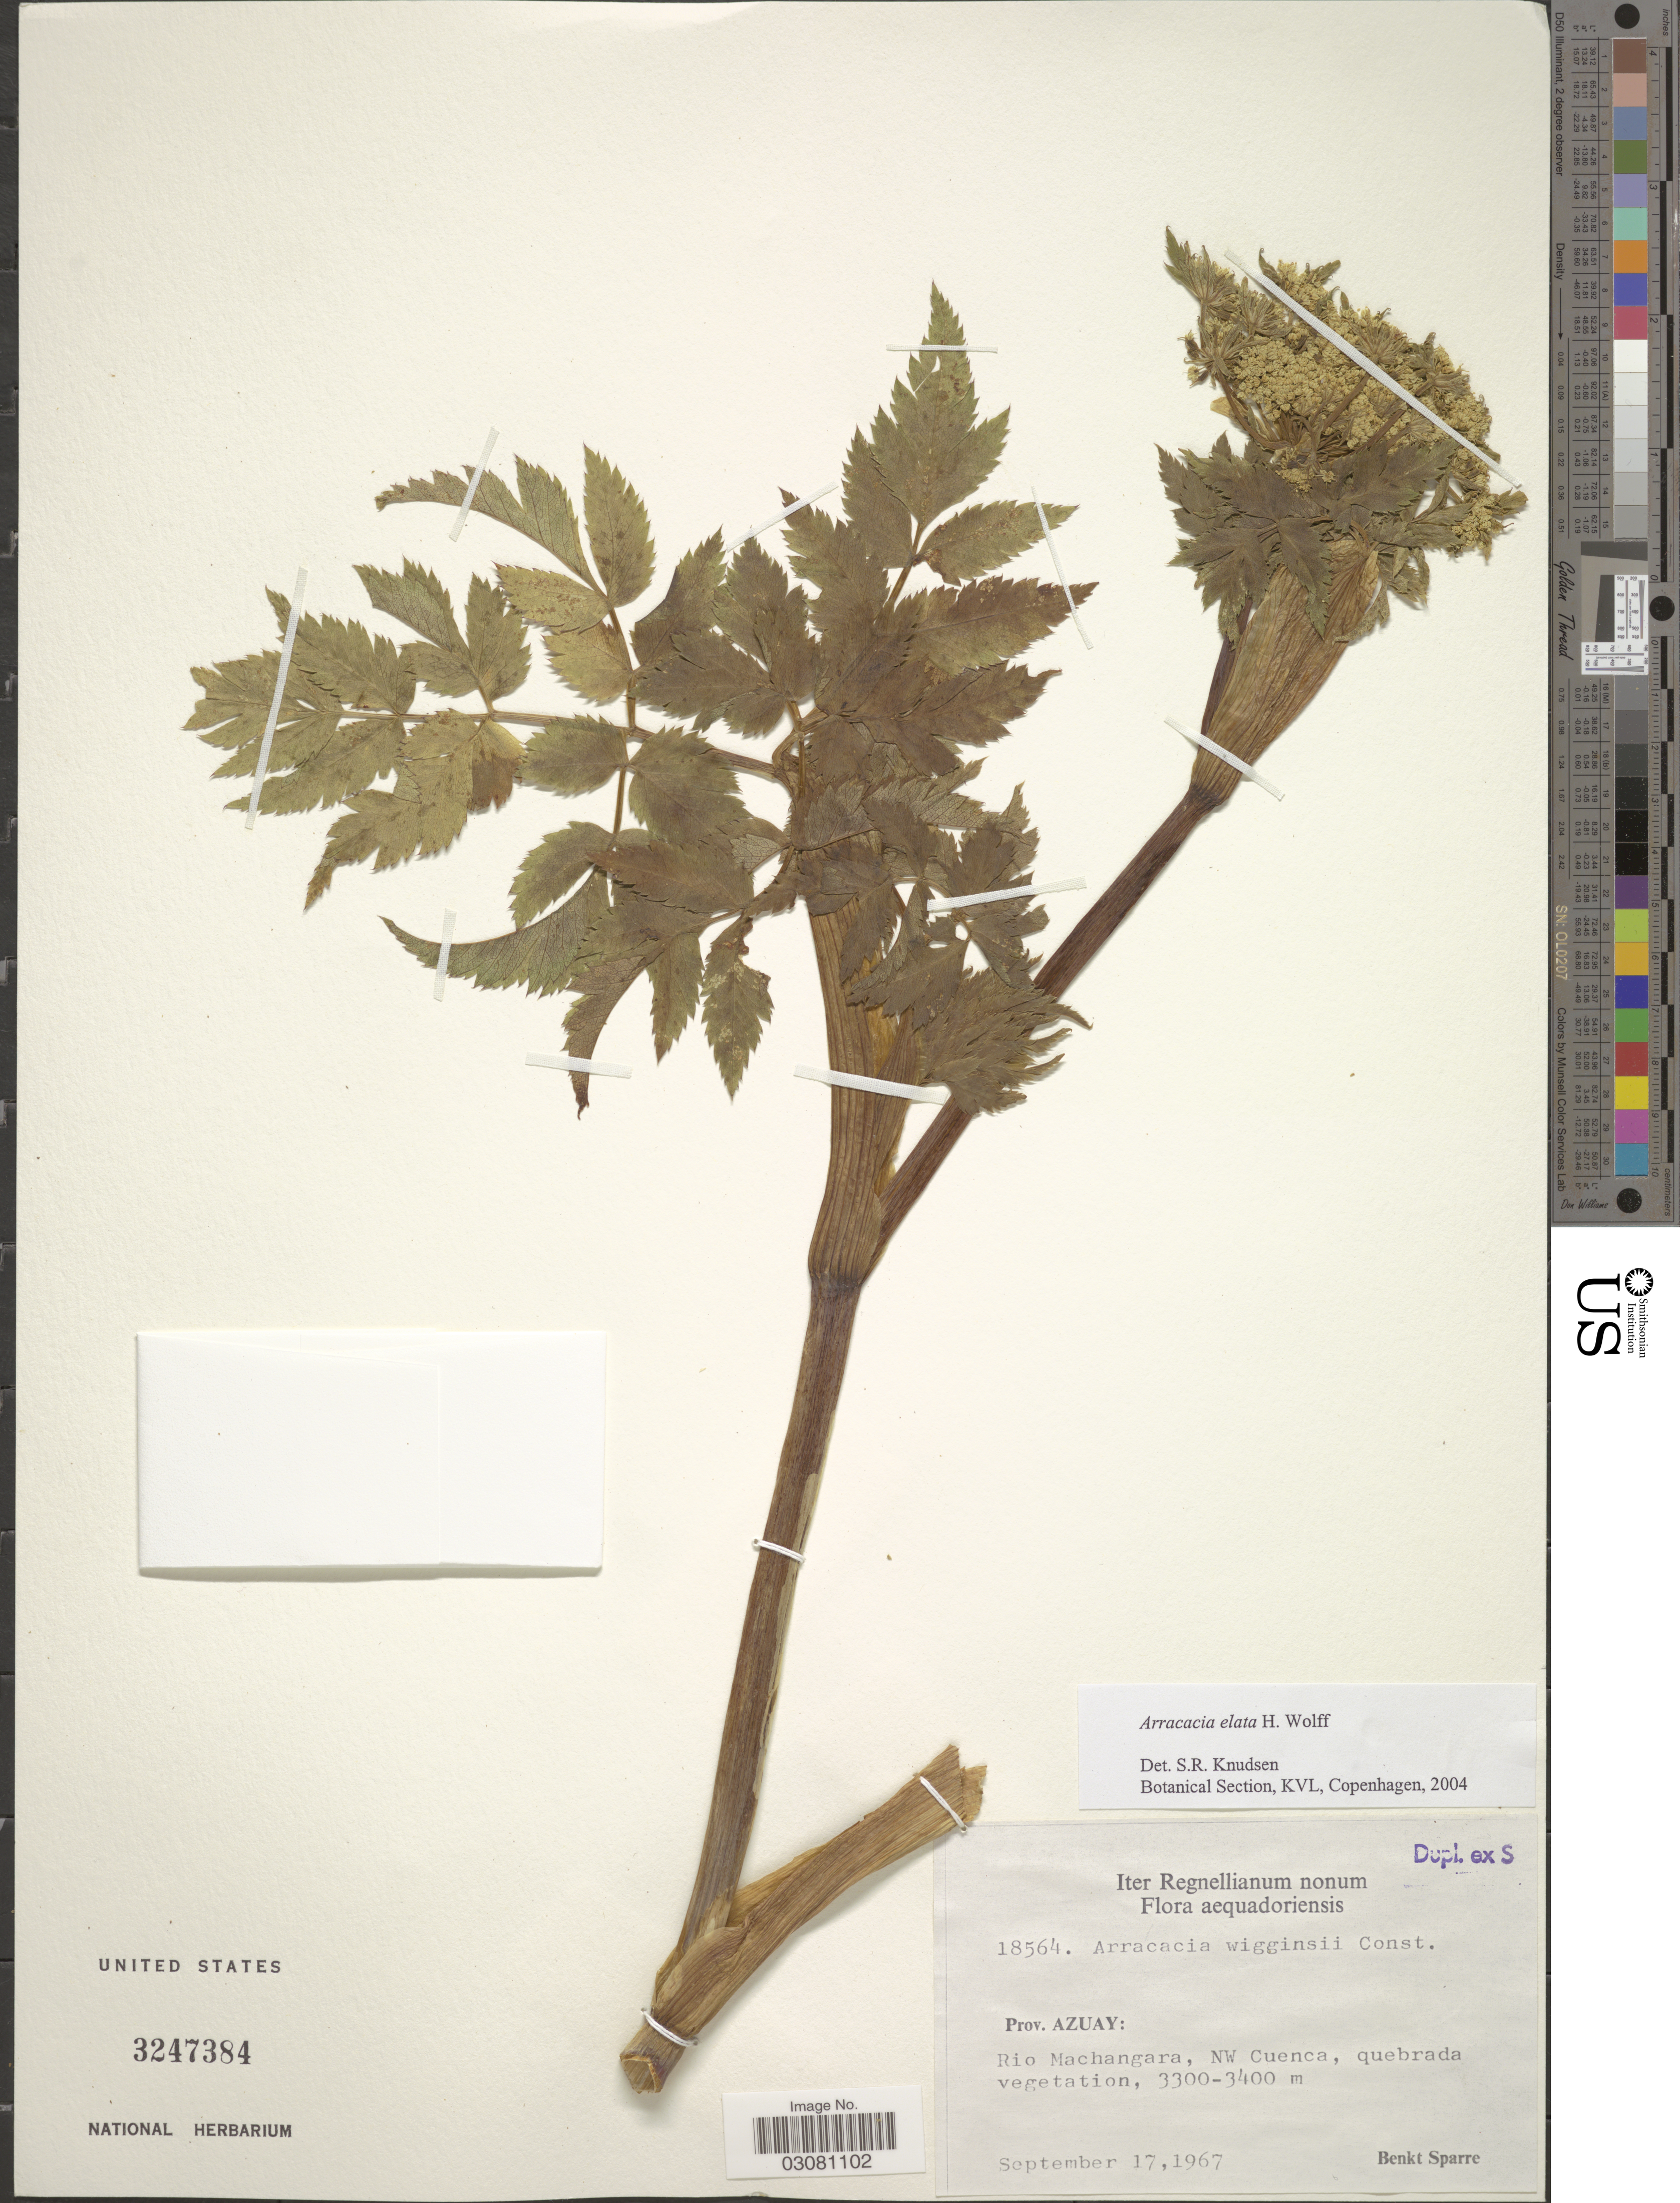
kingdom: Plantae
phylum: Tracheophyta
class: Magnoliopsida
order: Apiales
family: Apiaceae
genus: Arracacia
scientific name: Arracacia elata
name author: H. Wolff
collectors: B. Sparre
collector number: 18564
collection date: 1967-09-17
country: Ecuador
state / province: Azuay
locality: Rio Machangara, NW Cuenca.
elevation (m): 3300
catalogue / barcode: US 3247384